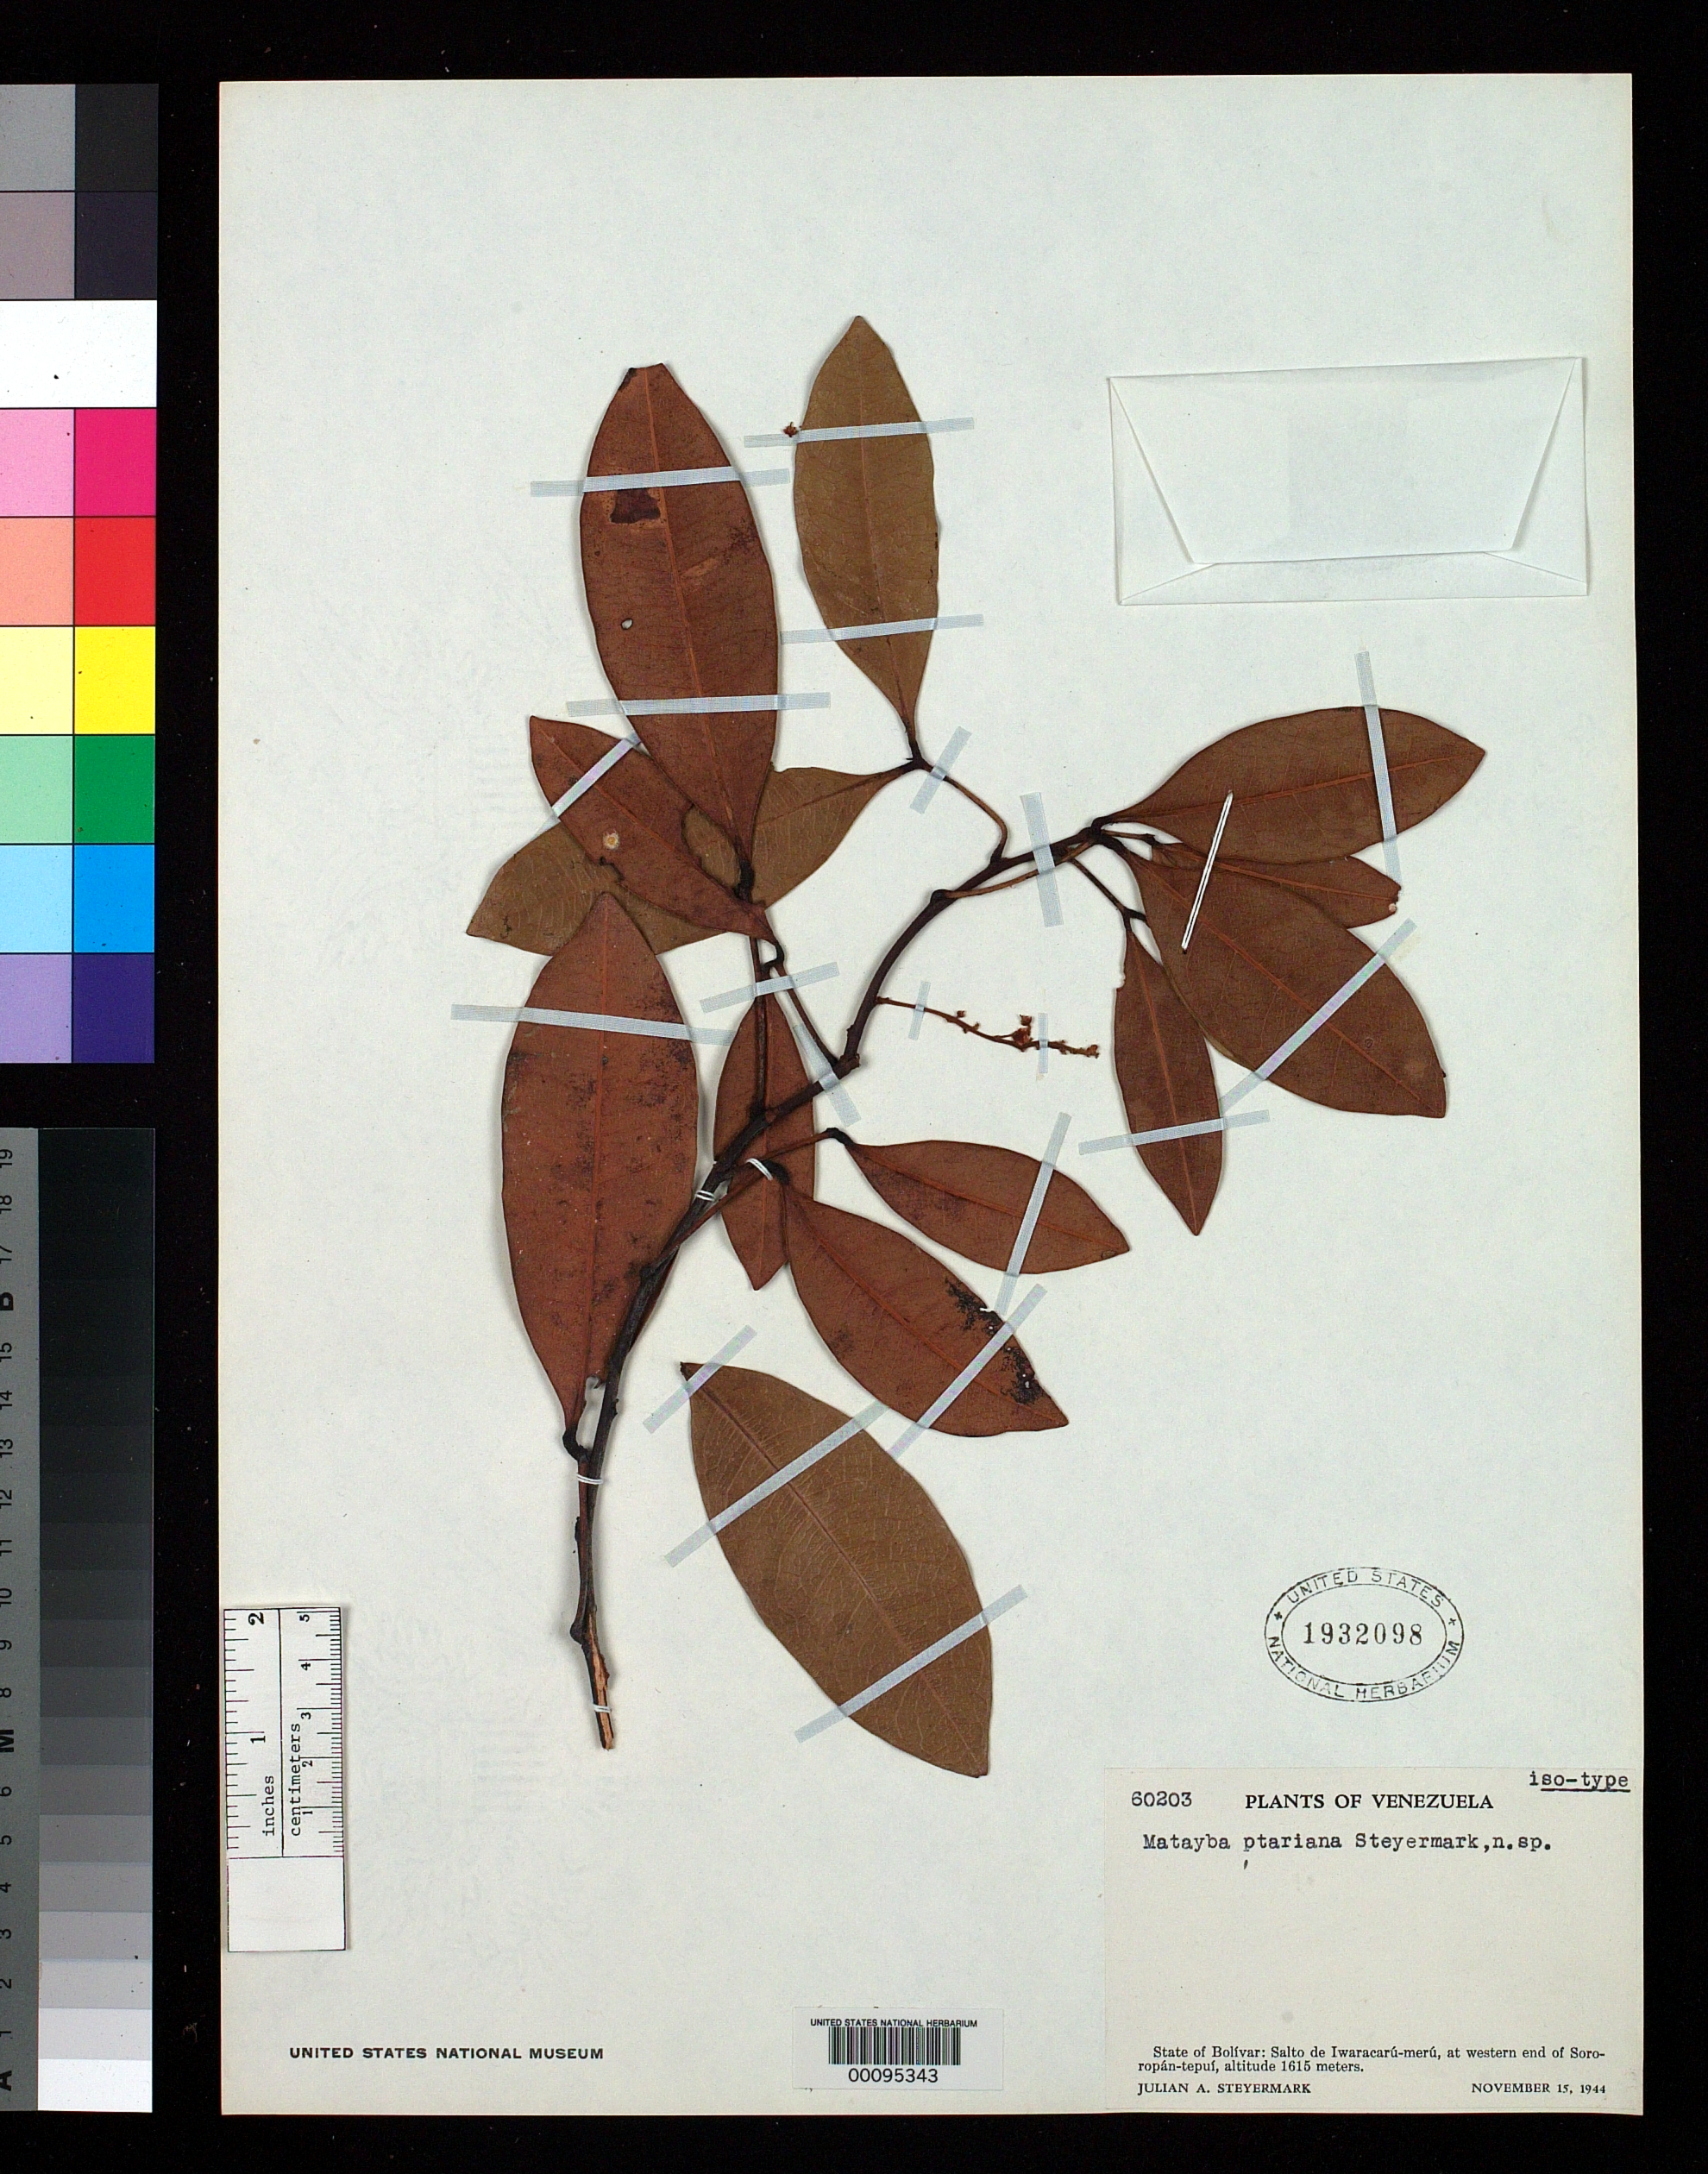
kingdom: Plantae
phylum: Tracheophyta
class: Magnoliopsida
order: Sapindales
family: Sapindaceae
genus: Matayba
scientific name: Matayba ptariana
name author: Steyerm.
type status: Isotype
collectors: J. Steyermark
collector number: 60203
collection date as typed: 15 Nov 1944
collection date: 1944-11-15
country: Venezuela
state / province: Bolivar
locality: Salto de Iwaracaru-meru.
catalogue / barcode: US 1932098